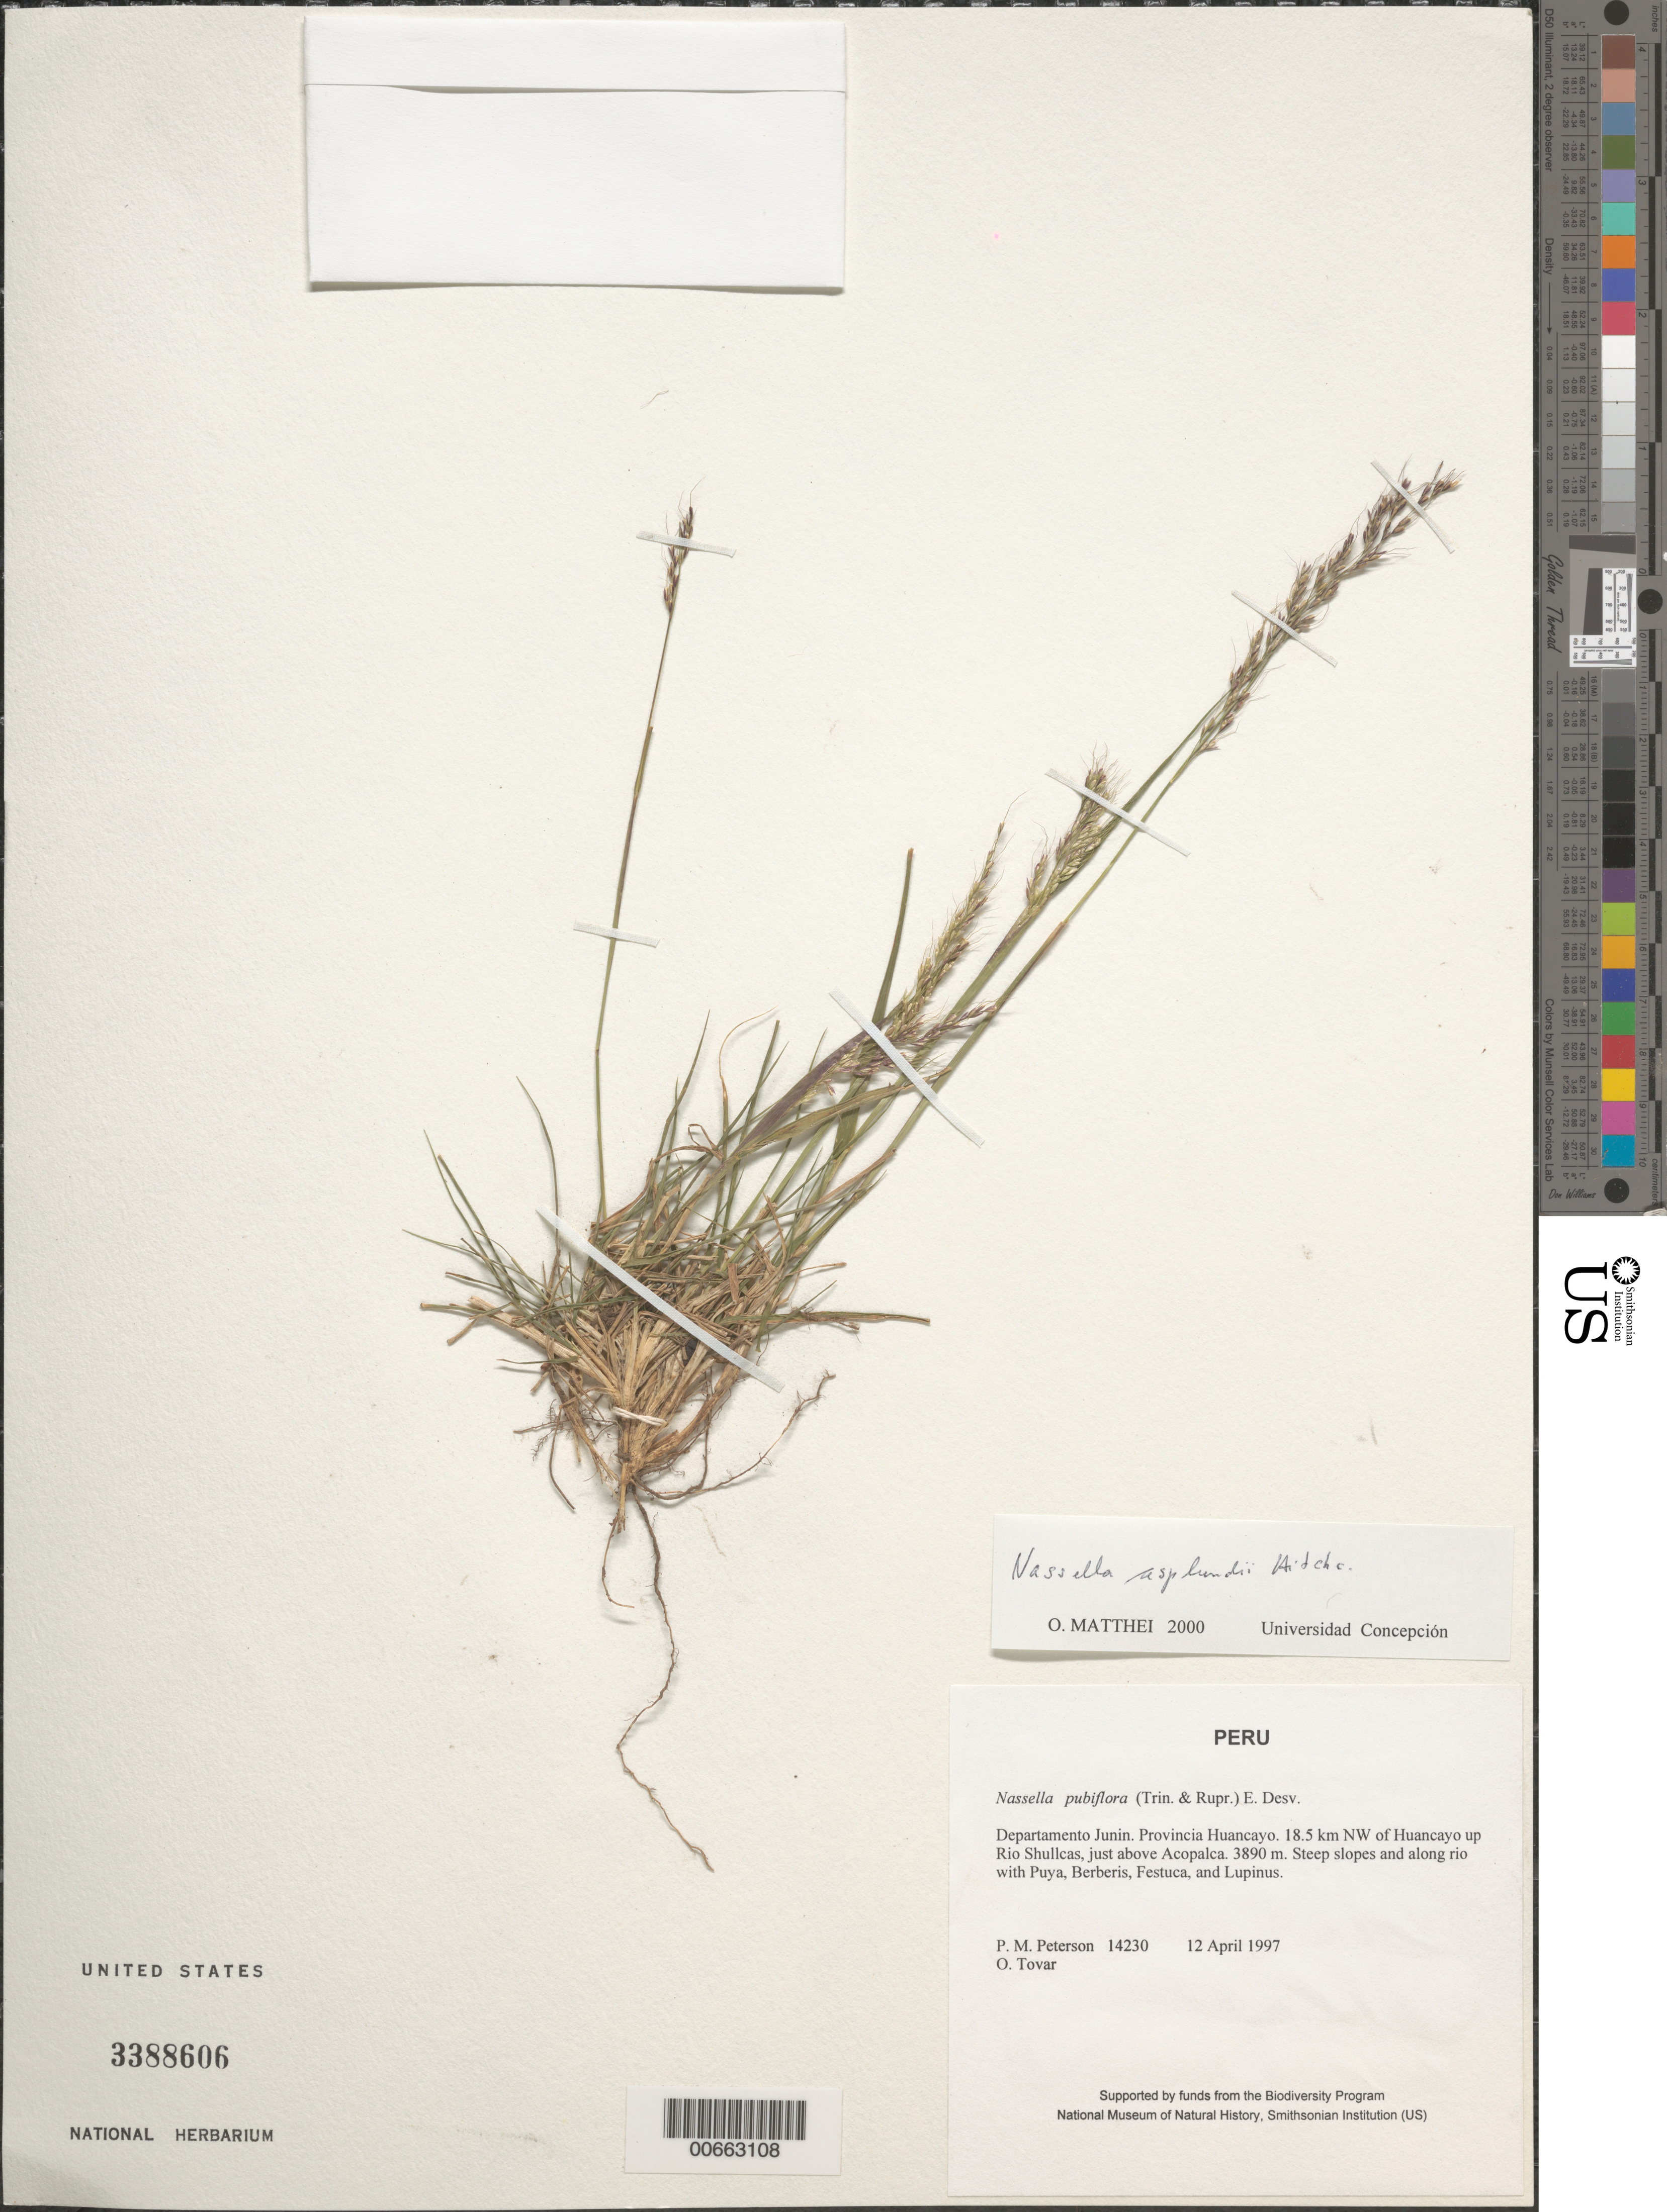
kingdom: Plantae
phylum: Tracheophyta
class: Liliopsida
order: Poales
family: Poaceae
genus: Nassella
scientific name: Nassella asplundii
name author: Hitchc.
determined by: Matthei, O. R.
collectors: P. M. Peterson & Ó. Tovar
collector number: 14230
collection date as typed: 12 Apr 1997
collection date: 1997-04-12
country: Peru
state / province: Junín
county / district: Huancayo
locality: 18.5 km NW of Huancayo up Rio Shullcas, just above Acopalca.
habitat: Steep slopes and along rio with Puya, Berberis, Festuca, and Lupinus.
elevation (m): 3890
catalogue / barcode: US 3388606